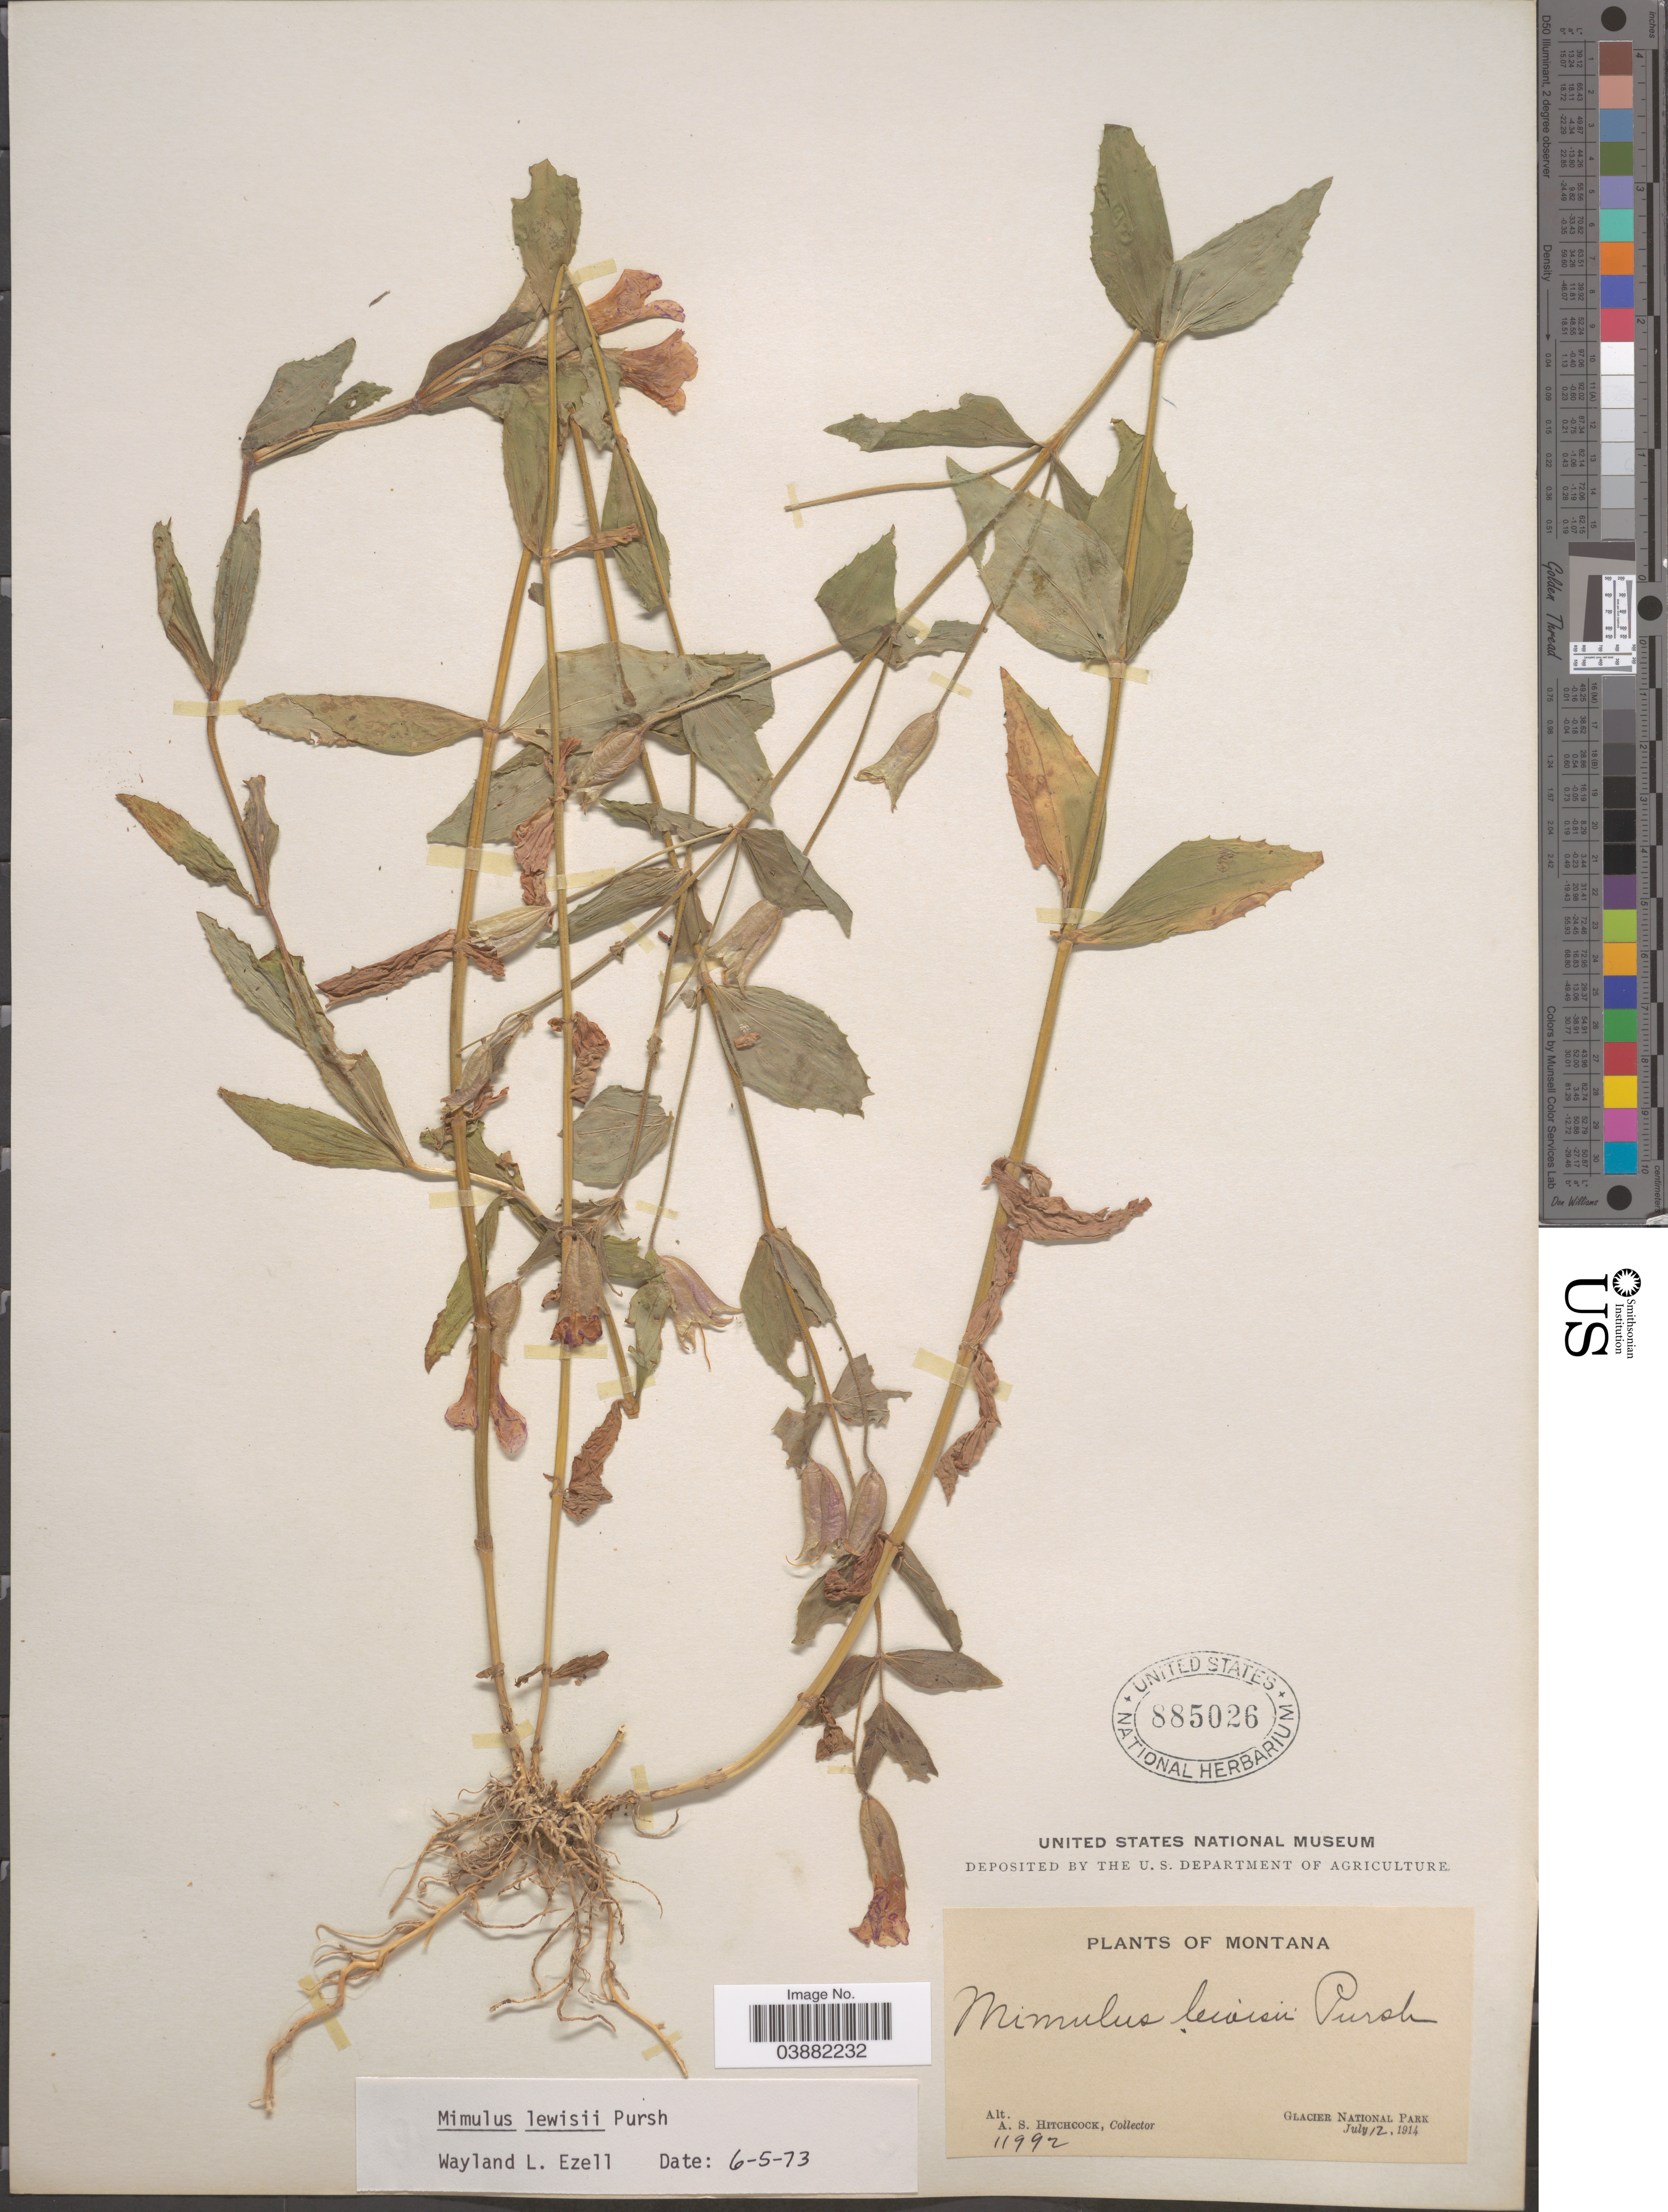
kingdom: Plantae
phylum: Tracheophyta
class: Magnoliopsida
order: Lamiales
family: Phrymaceae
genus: Mimulus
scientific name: Mimulus lewisii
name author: Pursh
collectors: A. S. Hitchcock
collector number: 11992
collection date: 1914-07-12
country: United States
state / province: Montana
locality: Glacier National Park.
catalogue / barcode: US 885026